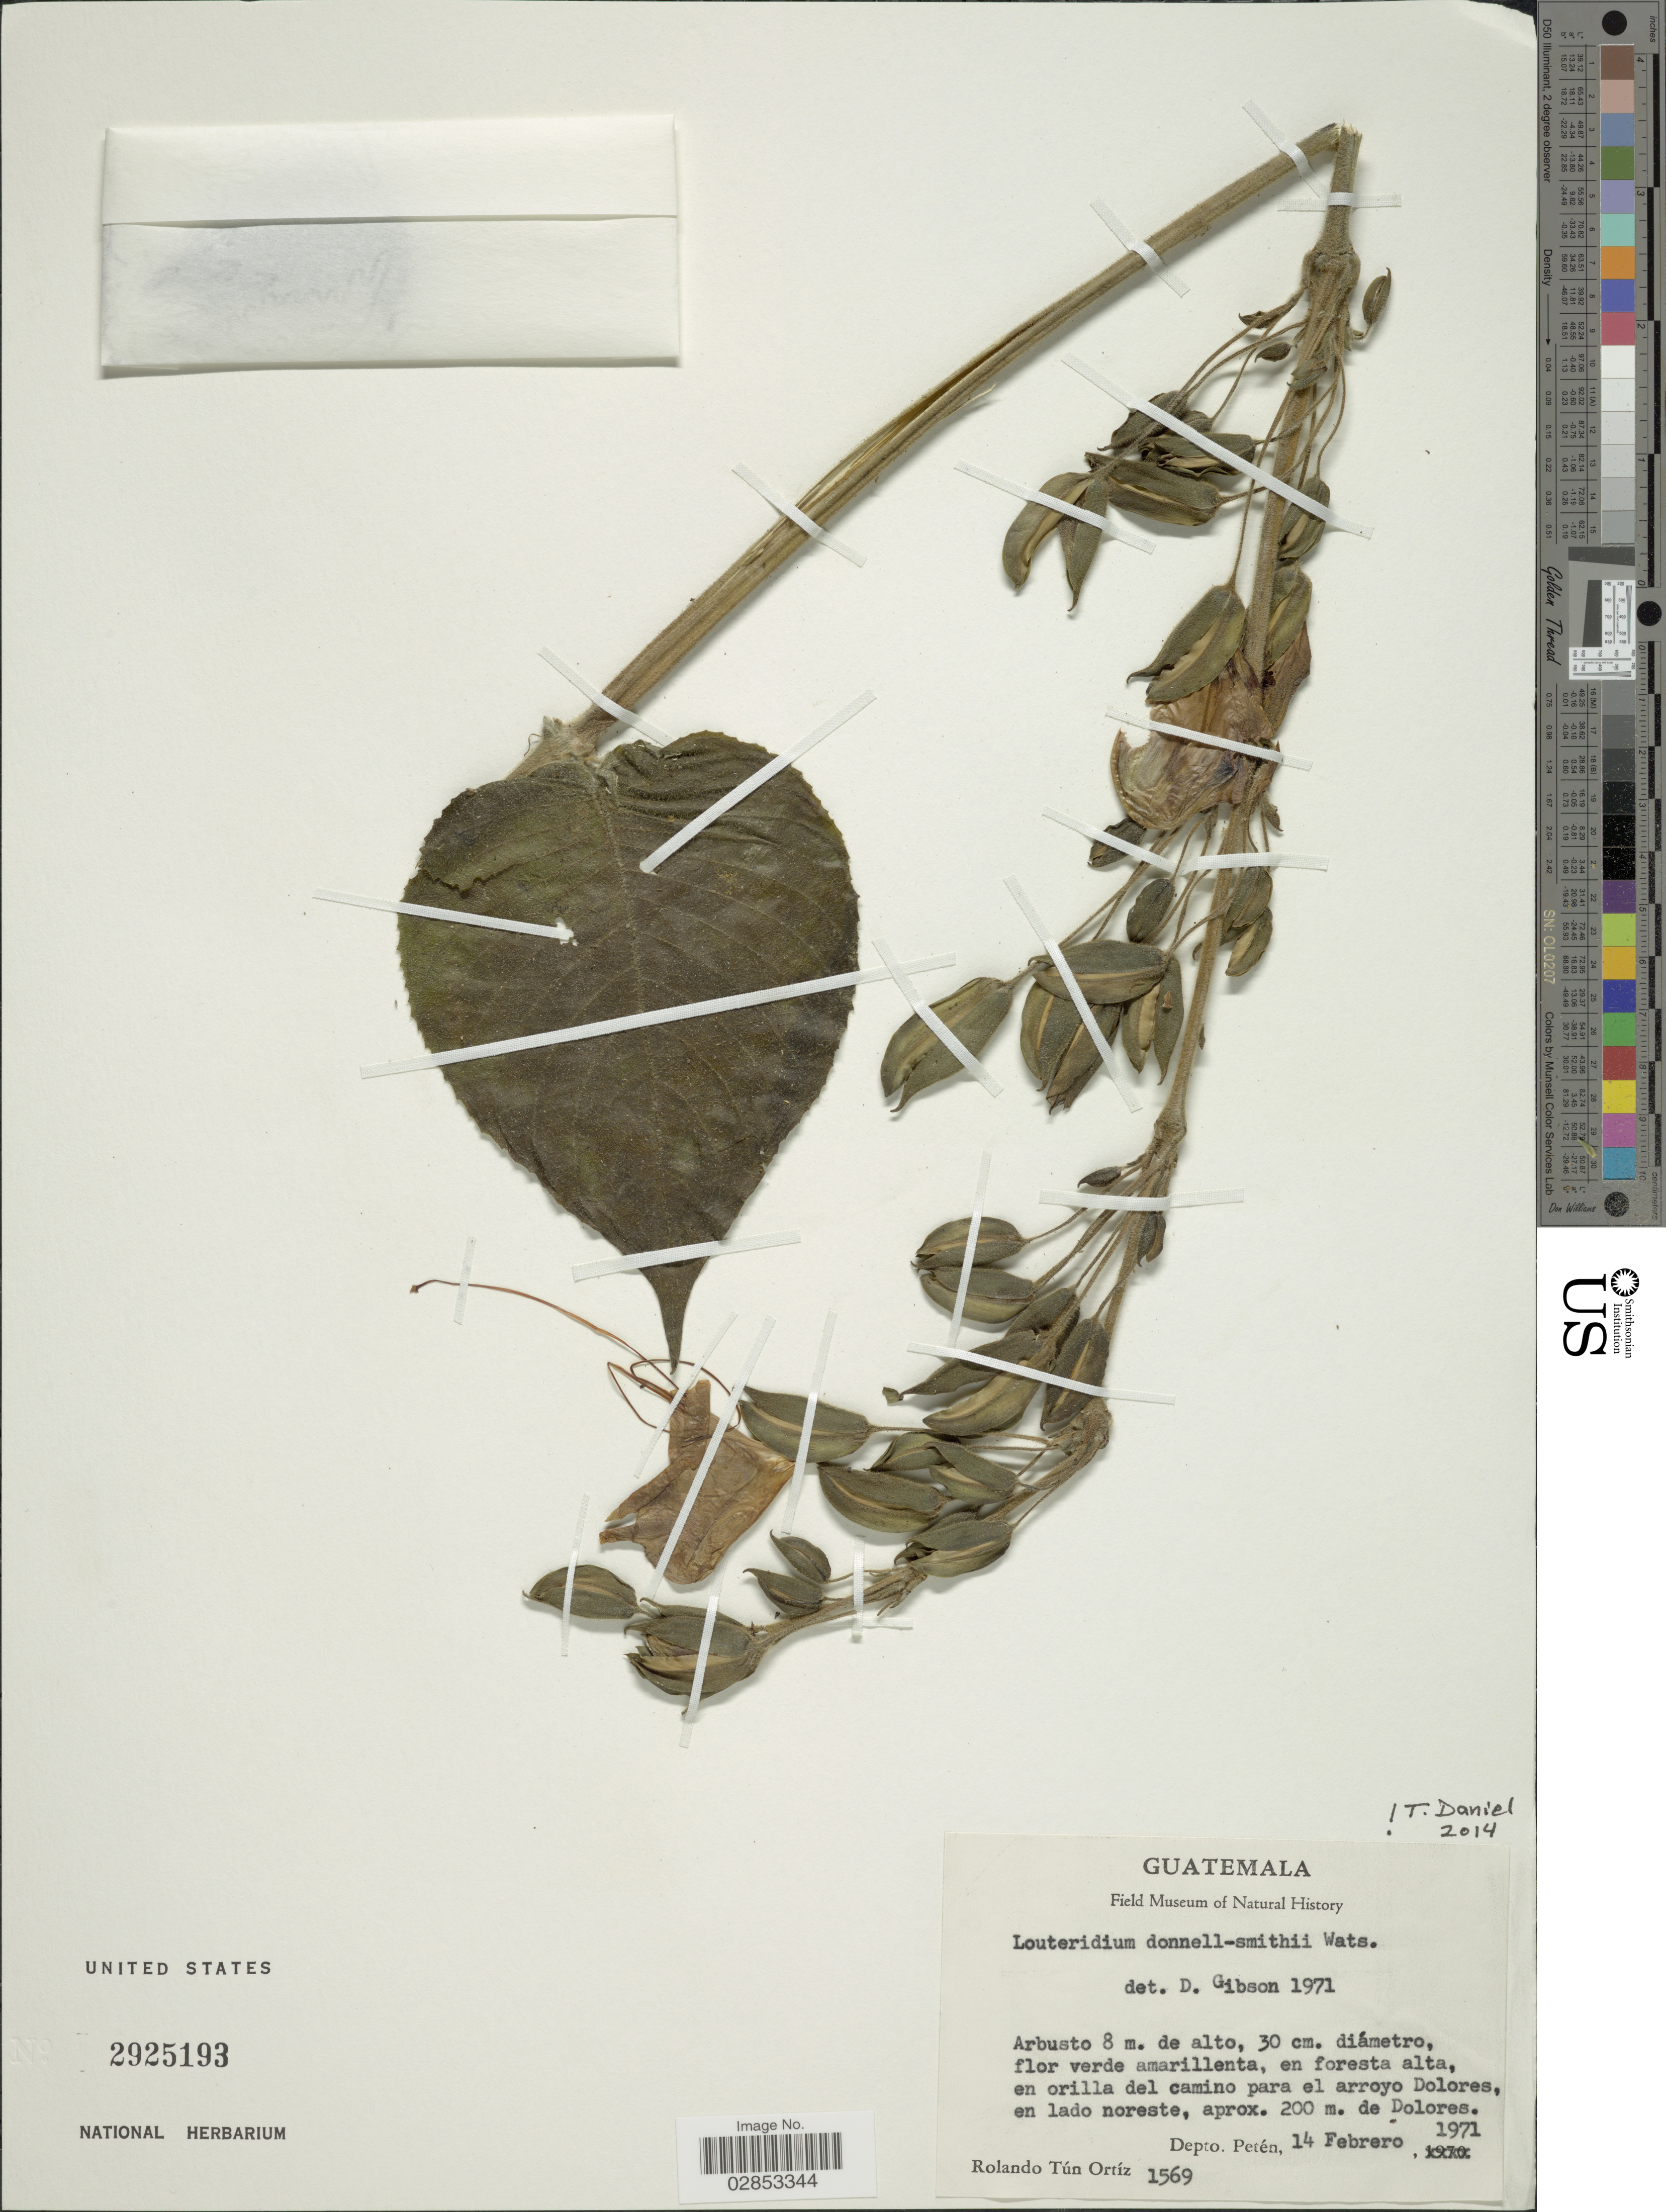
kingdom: Plantae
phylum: Tracheophyta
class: Magnoliopsida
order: Lamiales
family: Acanthaceae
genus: Louteridium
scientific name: Louteridium donnell-smithii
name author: S. Watson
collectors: R. T. Ortíz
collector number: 1569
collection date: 1971-02-14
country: Guatemala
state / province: El Petén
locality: En foresta alta, en orilla del camino para el arroyo Dolores, en lado noreste, aprox. 200 m. de Dolores. Depto. Petén.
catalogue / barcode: US 2925193